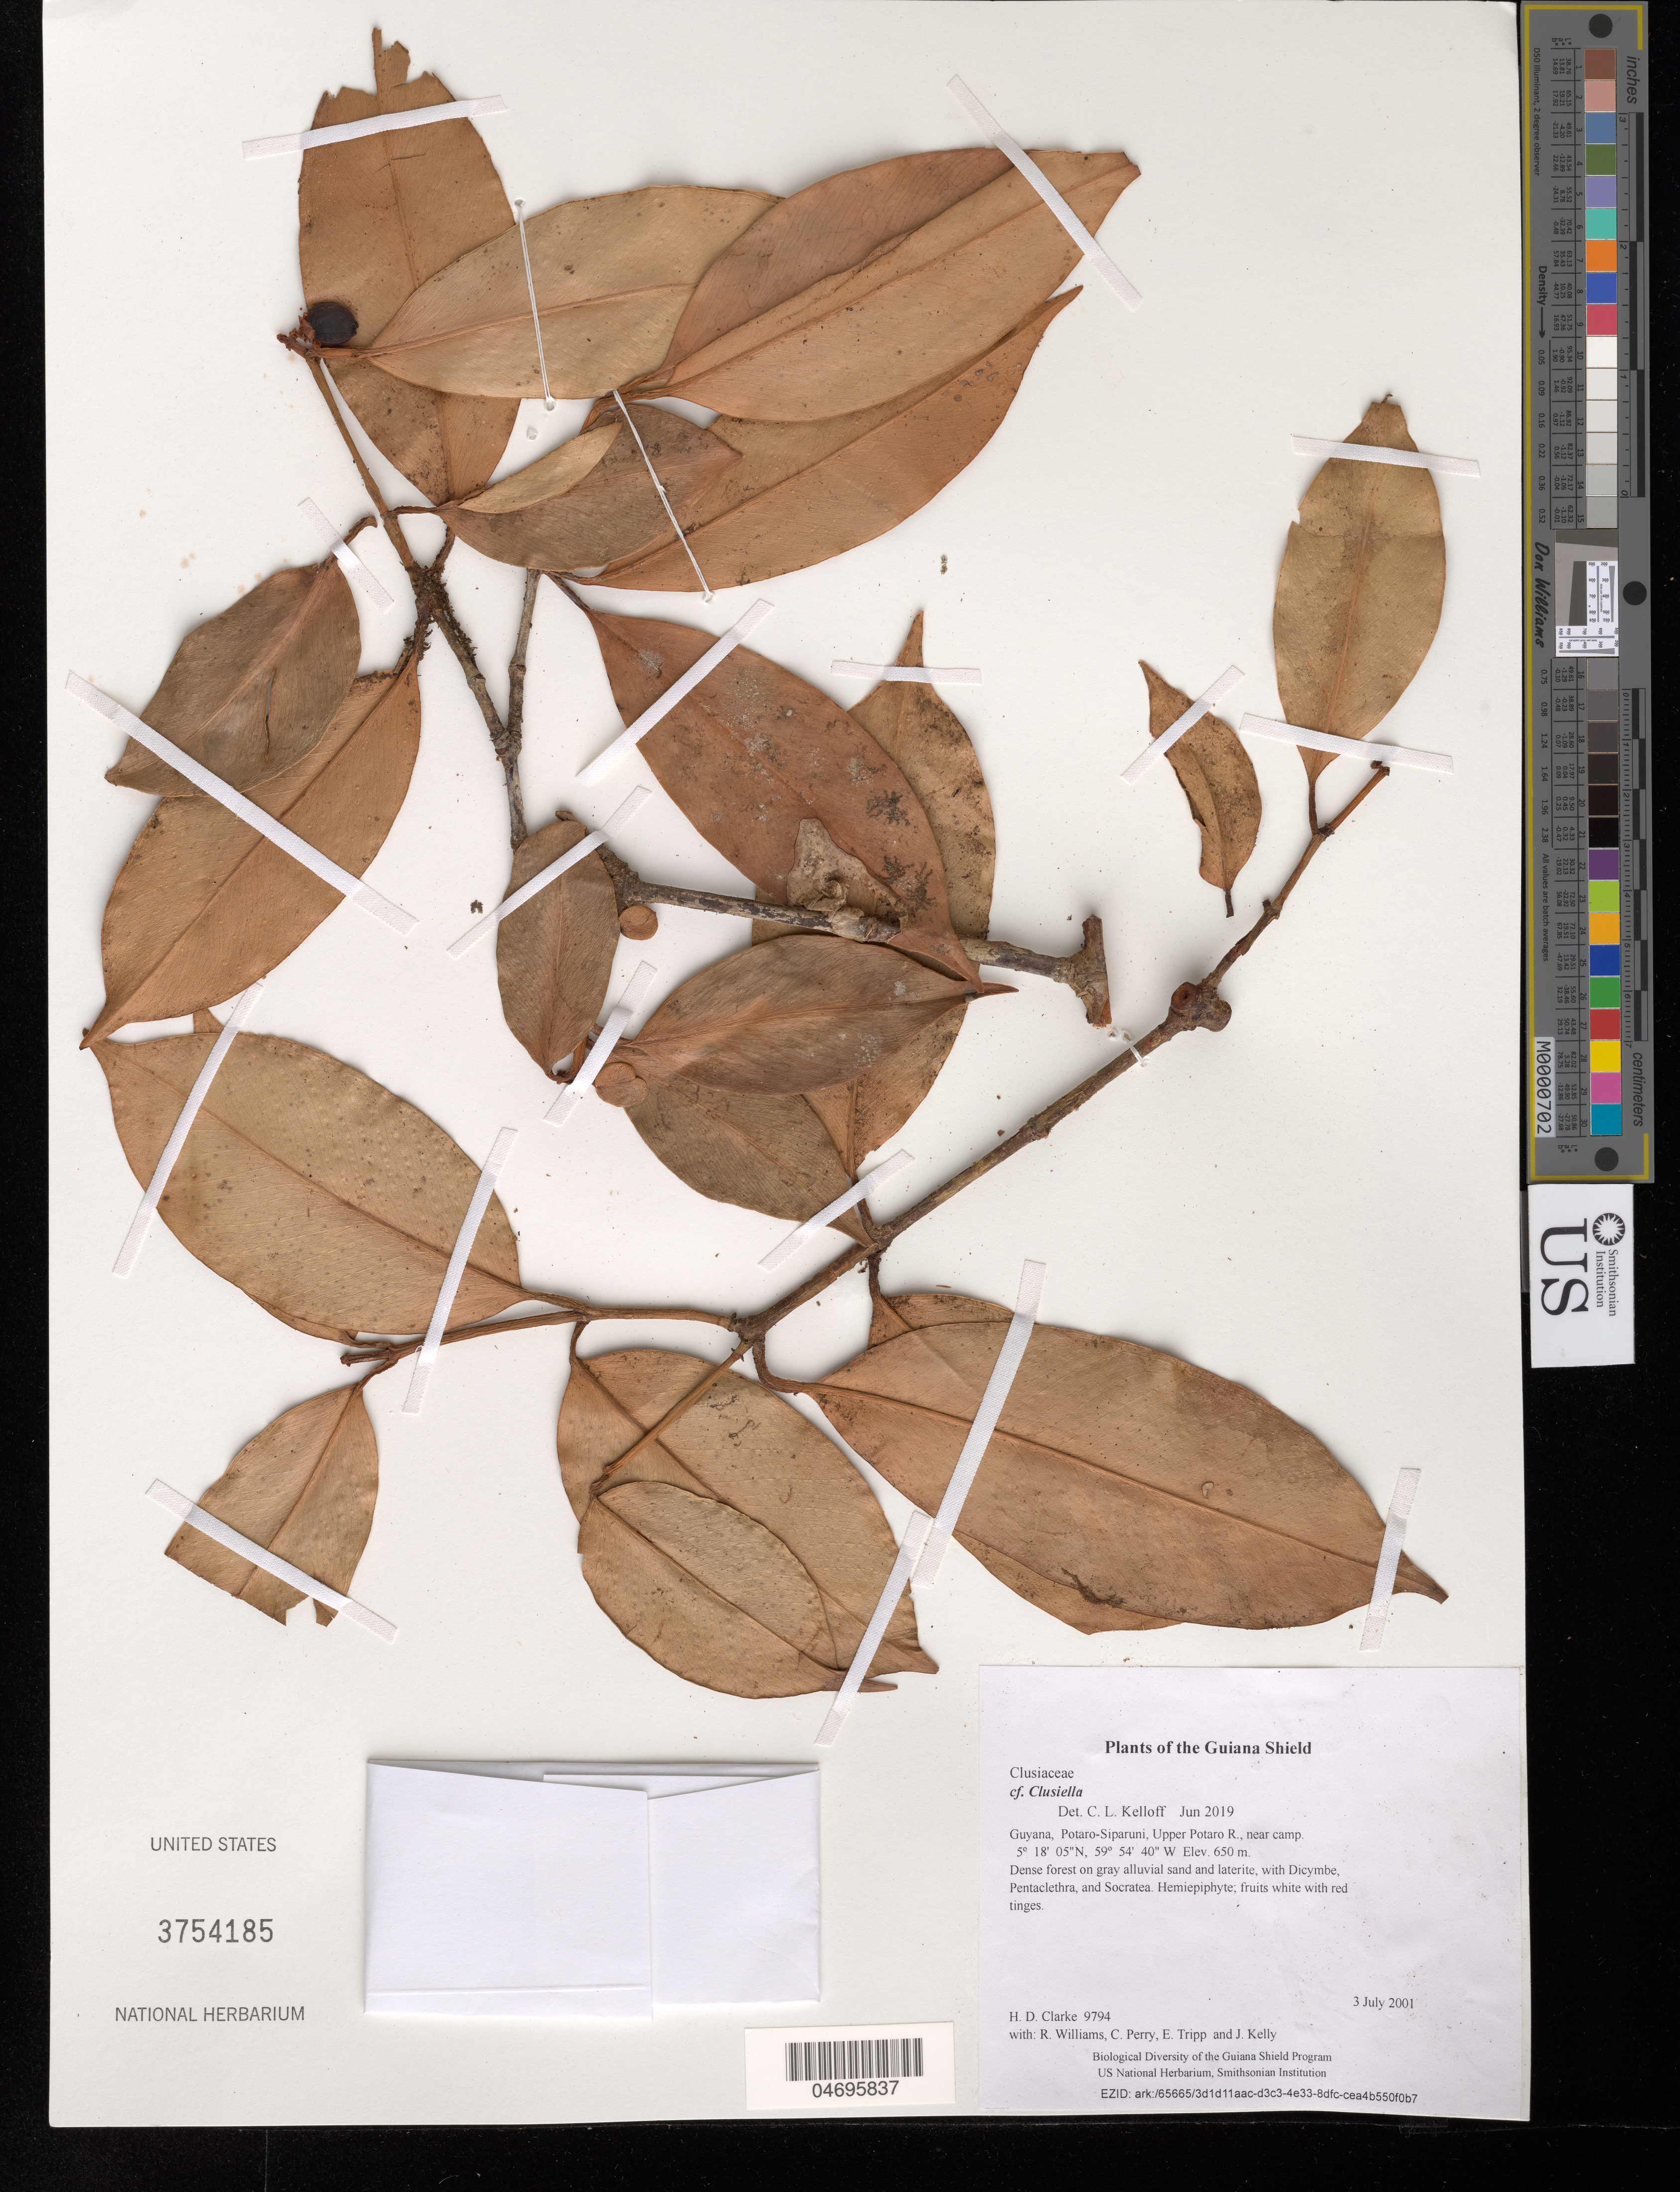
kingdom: Plantae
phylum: Tracheophyta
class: Magnoliopsida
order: Malpighiales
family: Calophyllaceae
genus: Clusiella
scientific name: Clusiella sp.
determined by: Kelloff, C. L.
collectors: H. D. Clarke, R. Williams, C. Perry, E. Tripp & J. Kelly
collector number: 9794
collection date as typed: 3 July 2001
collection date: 2001-07-03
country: Guyana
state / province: Potaro-Siparuni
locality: Upper Potaro R., near camp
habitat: Dense forest on gray alluvial sand and laterite, with Dicymbe, Pentaclethra, and Socratea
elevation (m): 650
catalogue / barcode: US 3754185